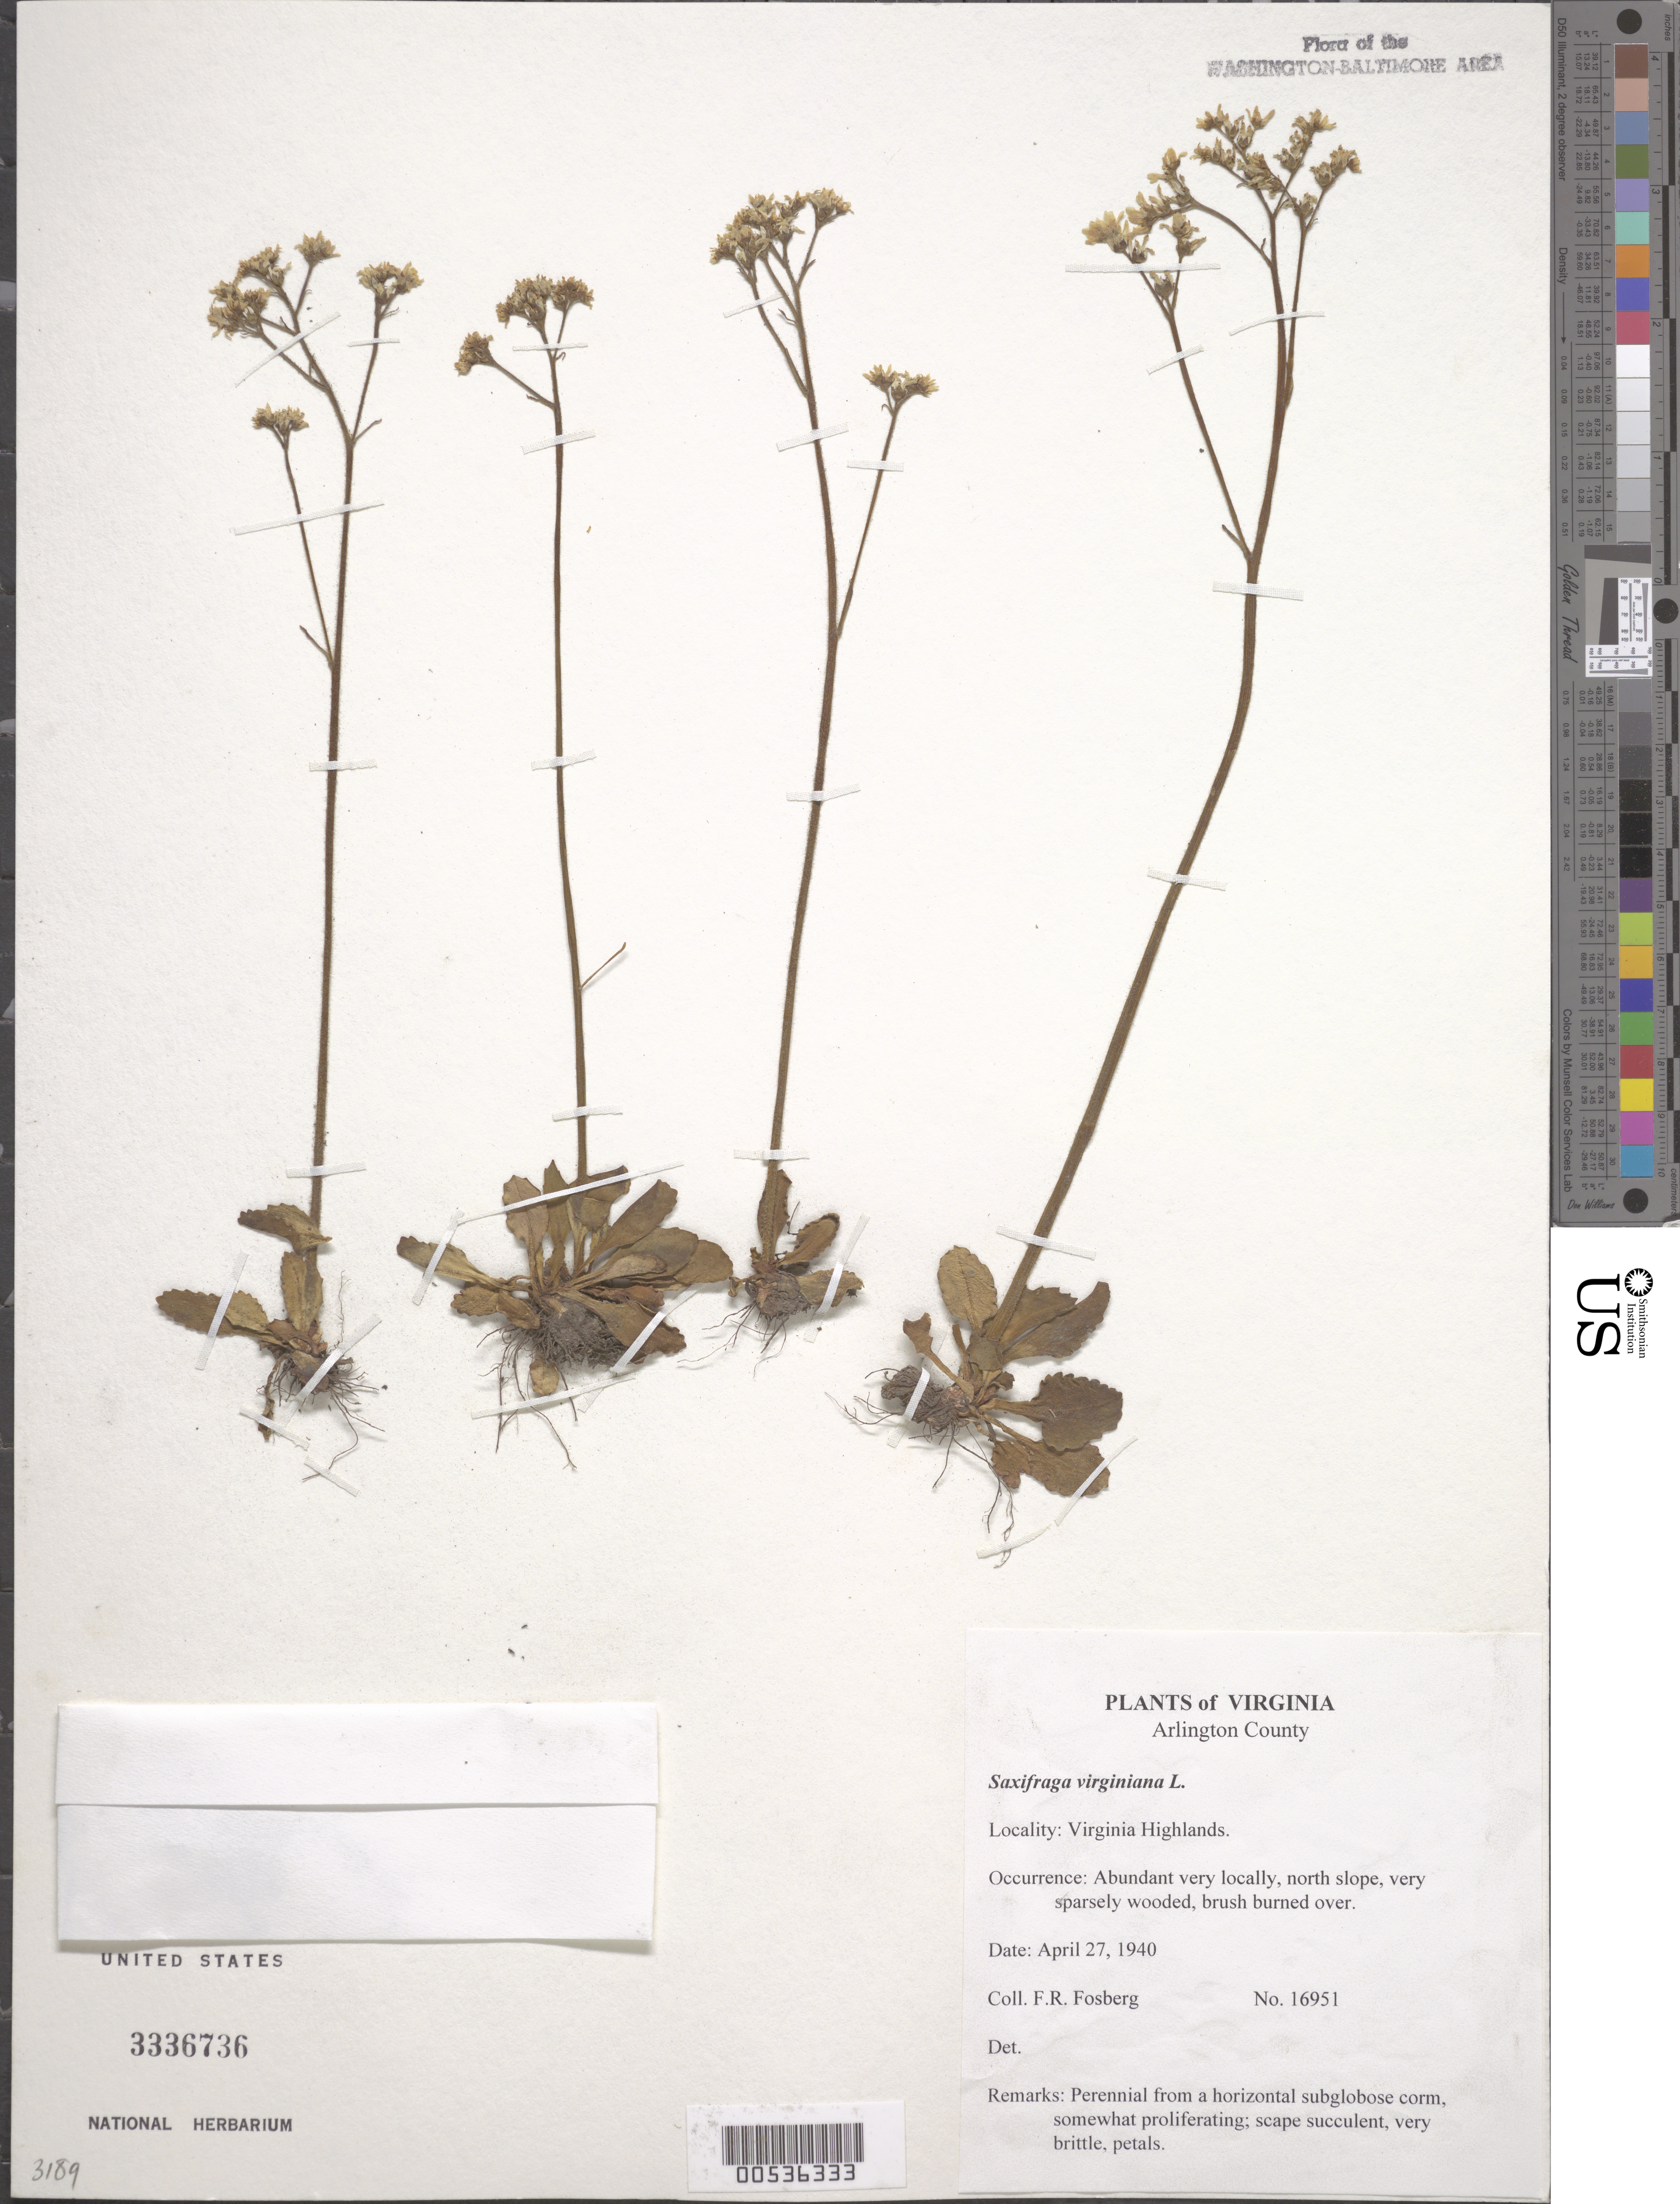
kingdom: Plantae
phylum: Tracheophyta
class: Magnoliopsida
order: Saxifragales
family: Saxifragaceae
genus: Micranthes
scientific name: Micranthes virginiensis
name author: (Michx.) Small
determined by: Strong, Mark T., (BOT), Smithsonian Institution - National Museum of Natural History (UNITED STATES)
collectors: F. R. Fosberg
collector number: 16951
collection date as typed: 27 Apr 1940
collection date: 1940-04-27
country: United States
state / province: Virginia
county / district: Arlington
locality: Virginia Highlands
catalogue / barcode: US 3336736